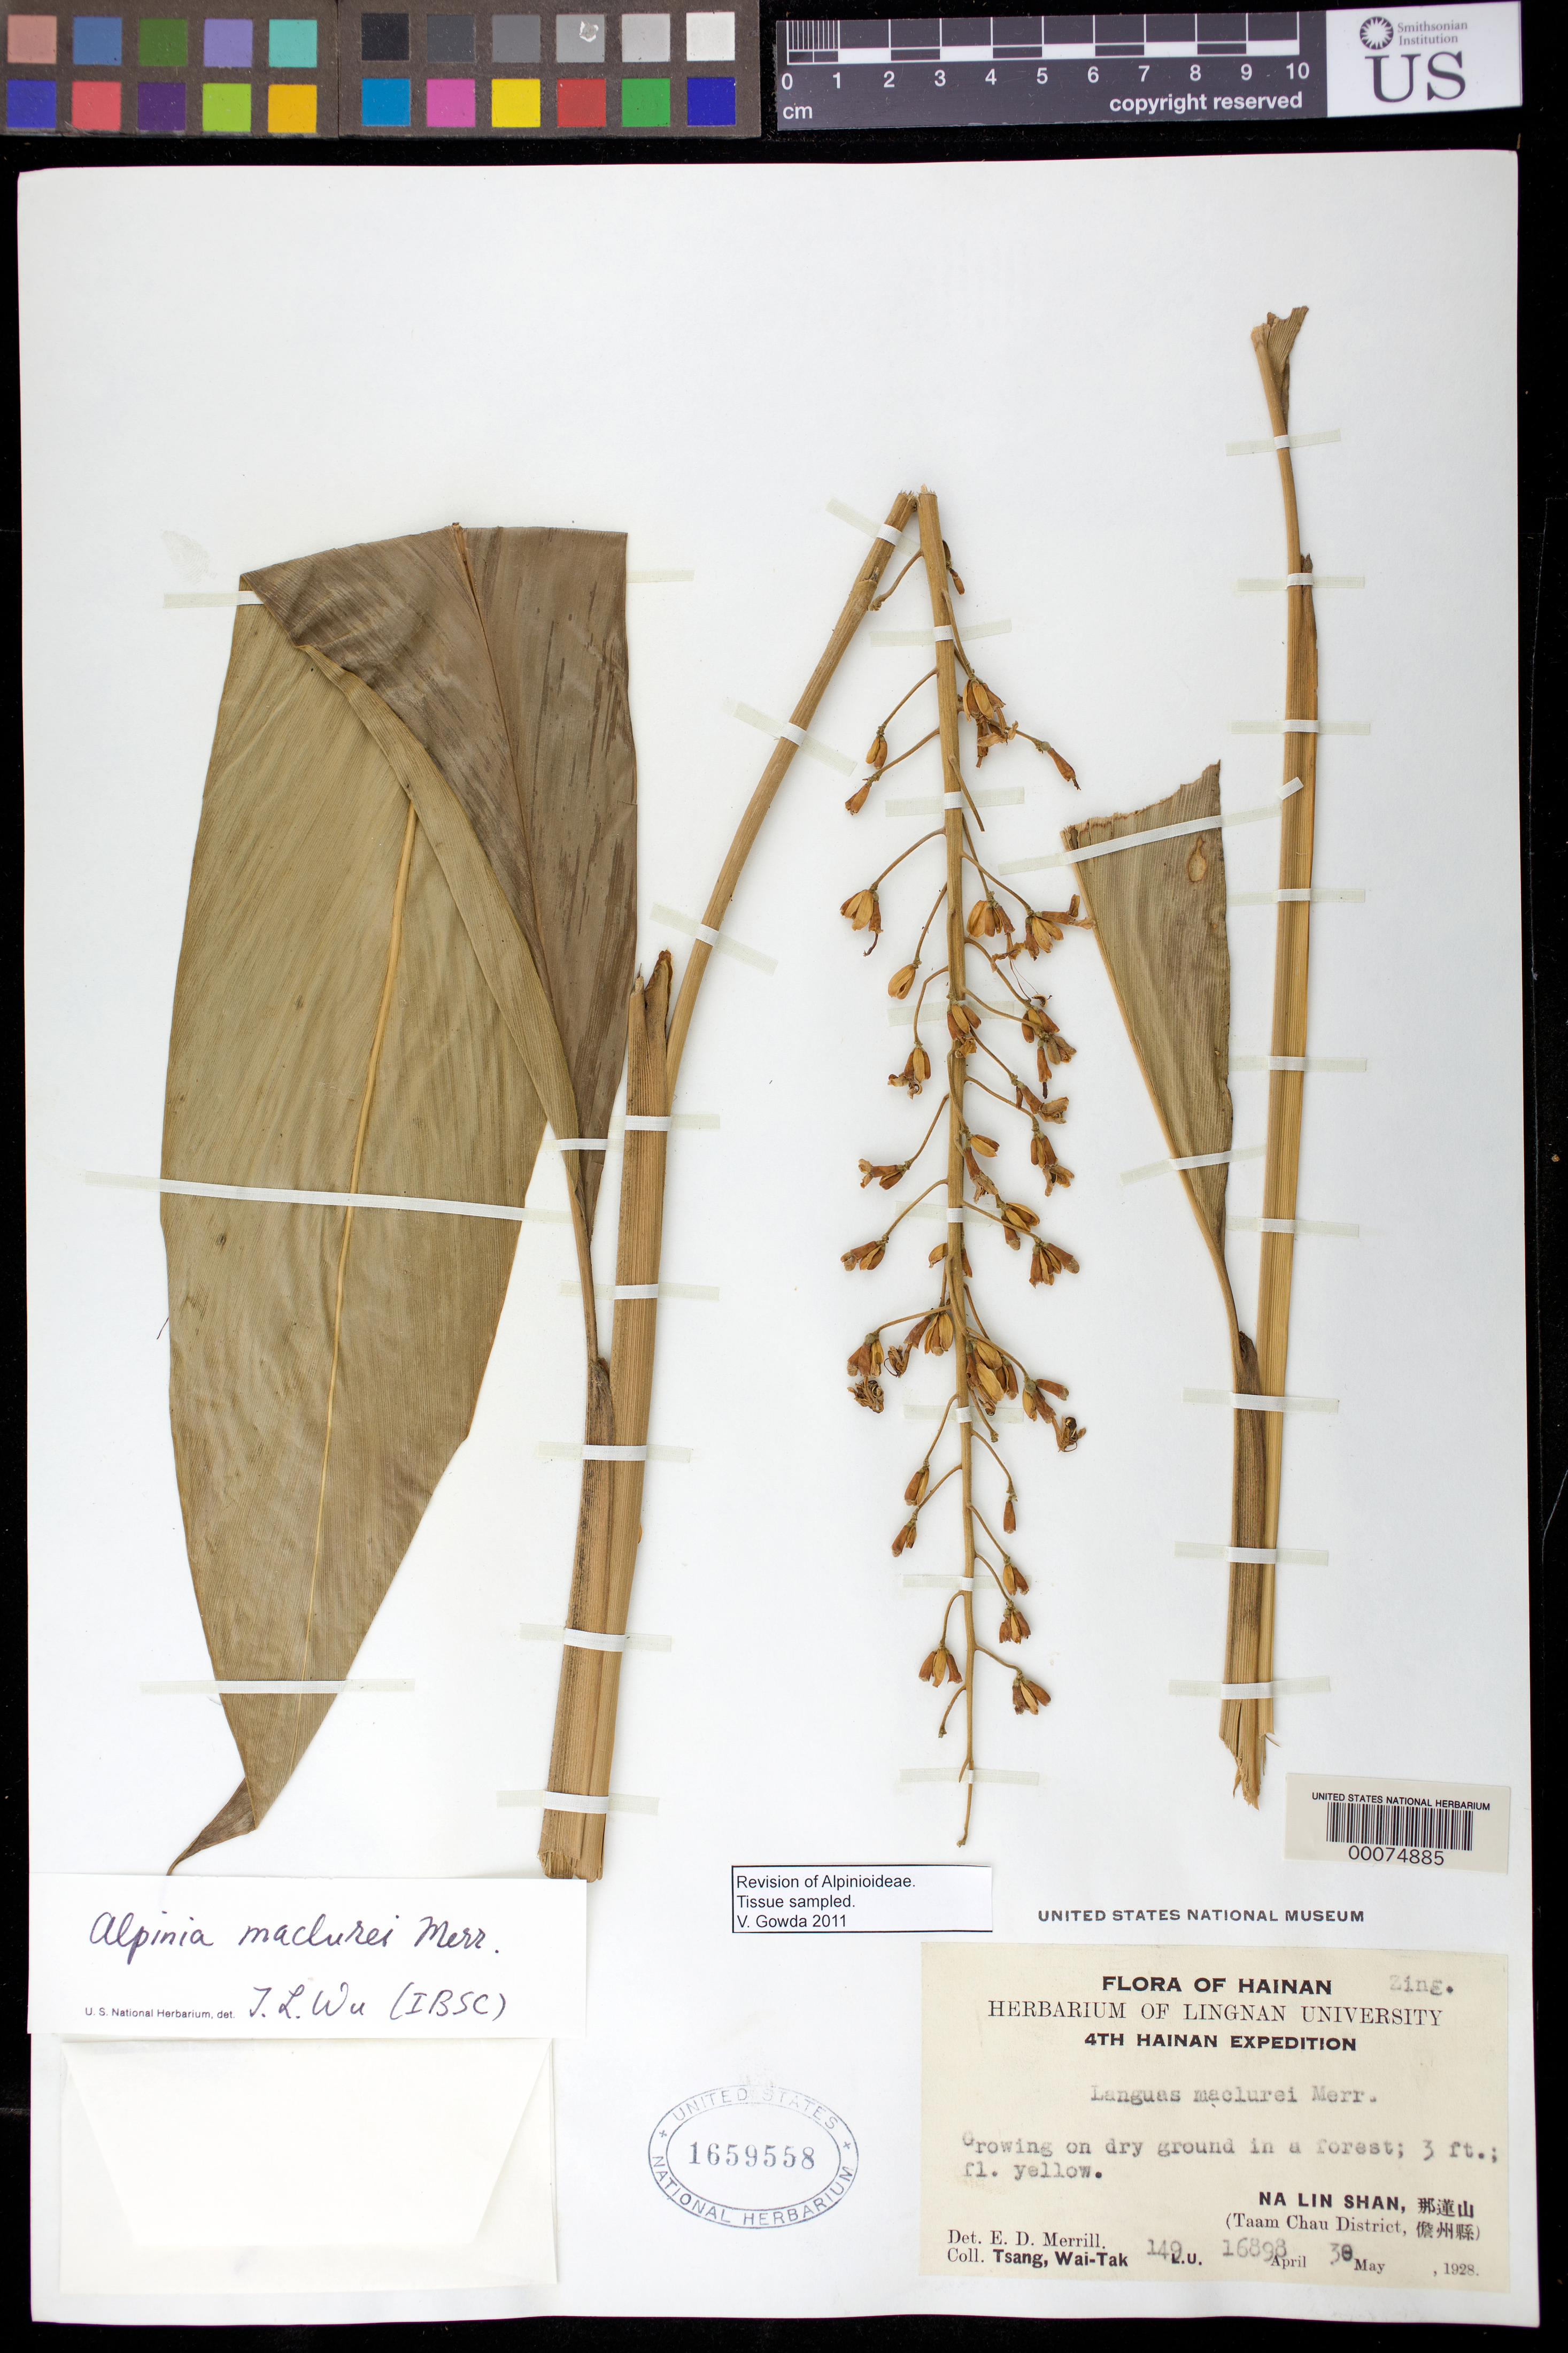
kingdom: Plantae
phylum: Tracheophyta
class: Liliopsida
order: Zingiberales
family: Zingiberaceae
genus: Alpinia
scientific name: Alpinia maclurei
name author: Merr.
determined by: Merrill, Elmer D.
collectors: W. T. Tsang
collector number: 149 / L.u. 16898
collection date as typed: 30 May 1928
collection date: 1928-05-30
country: China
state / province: Hainan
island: Hainan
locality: Na lin shan, taam chau district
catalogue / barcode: US 1659558